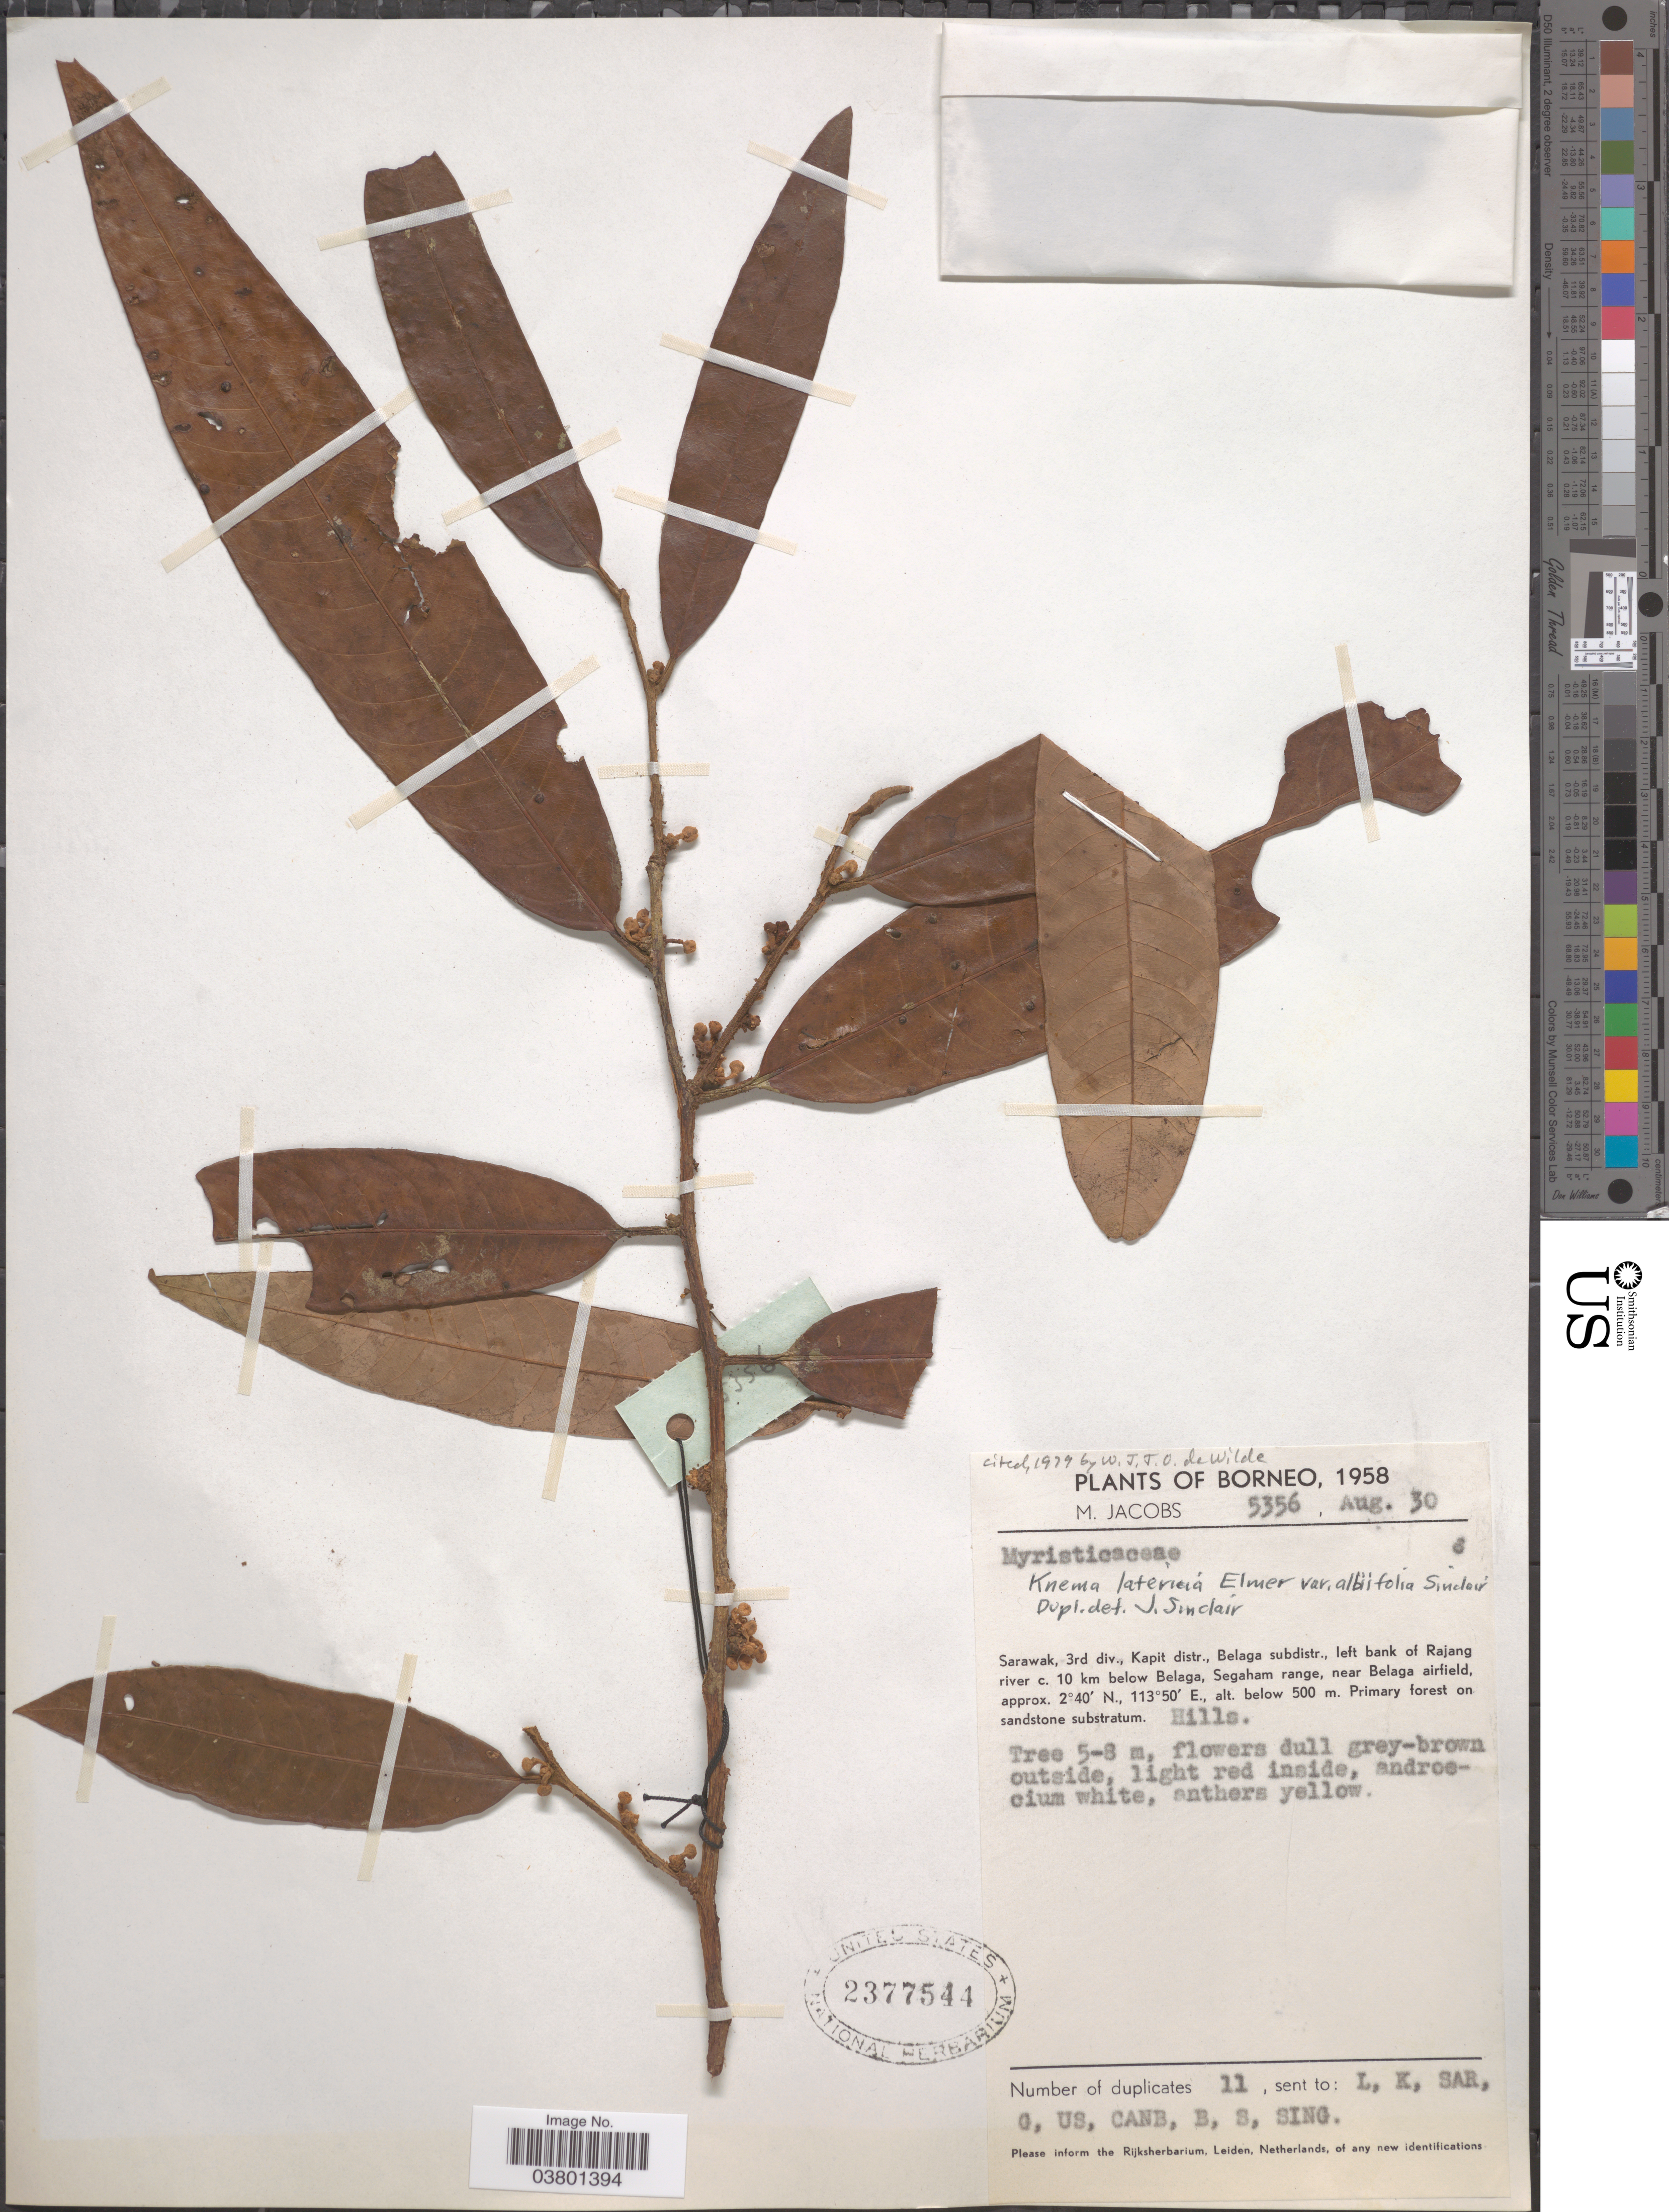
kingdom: Plantae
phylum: Tracheophyta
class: Magnoliopsida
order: Magnoliales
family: Myristicaceae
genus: Knema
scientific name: Knema latericia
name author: Elmer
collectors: M. Jacobs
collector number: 5356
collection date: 1958-08-30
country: Malaysia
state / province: Sarawak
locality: Borneo. 3rd div., Kapit distr., Belaga subdistr., left bank of Rajang river c. 10 km below Belaga, Segaham range, near Belaga airfield.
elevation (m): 500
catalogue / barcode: US 2377544